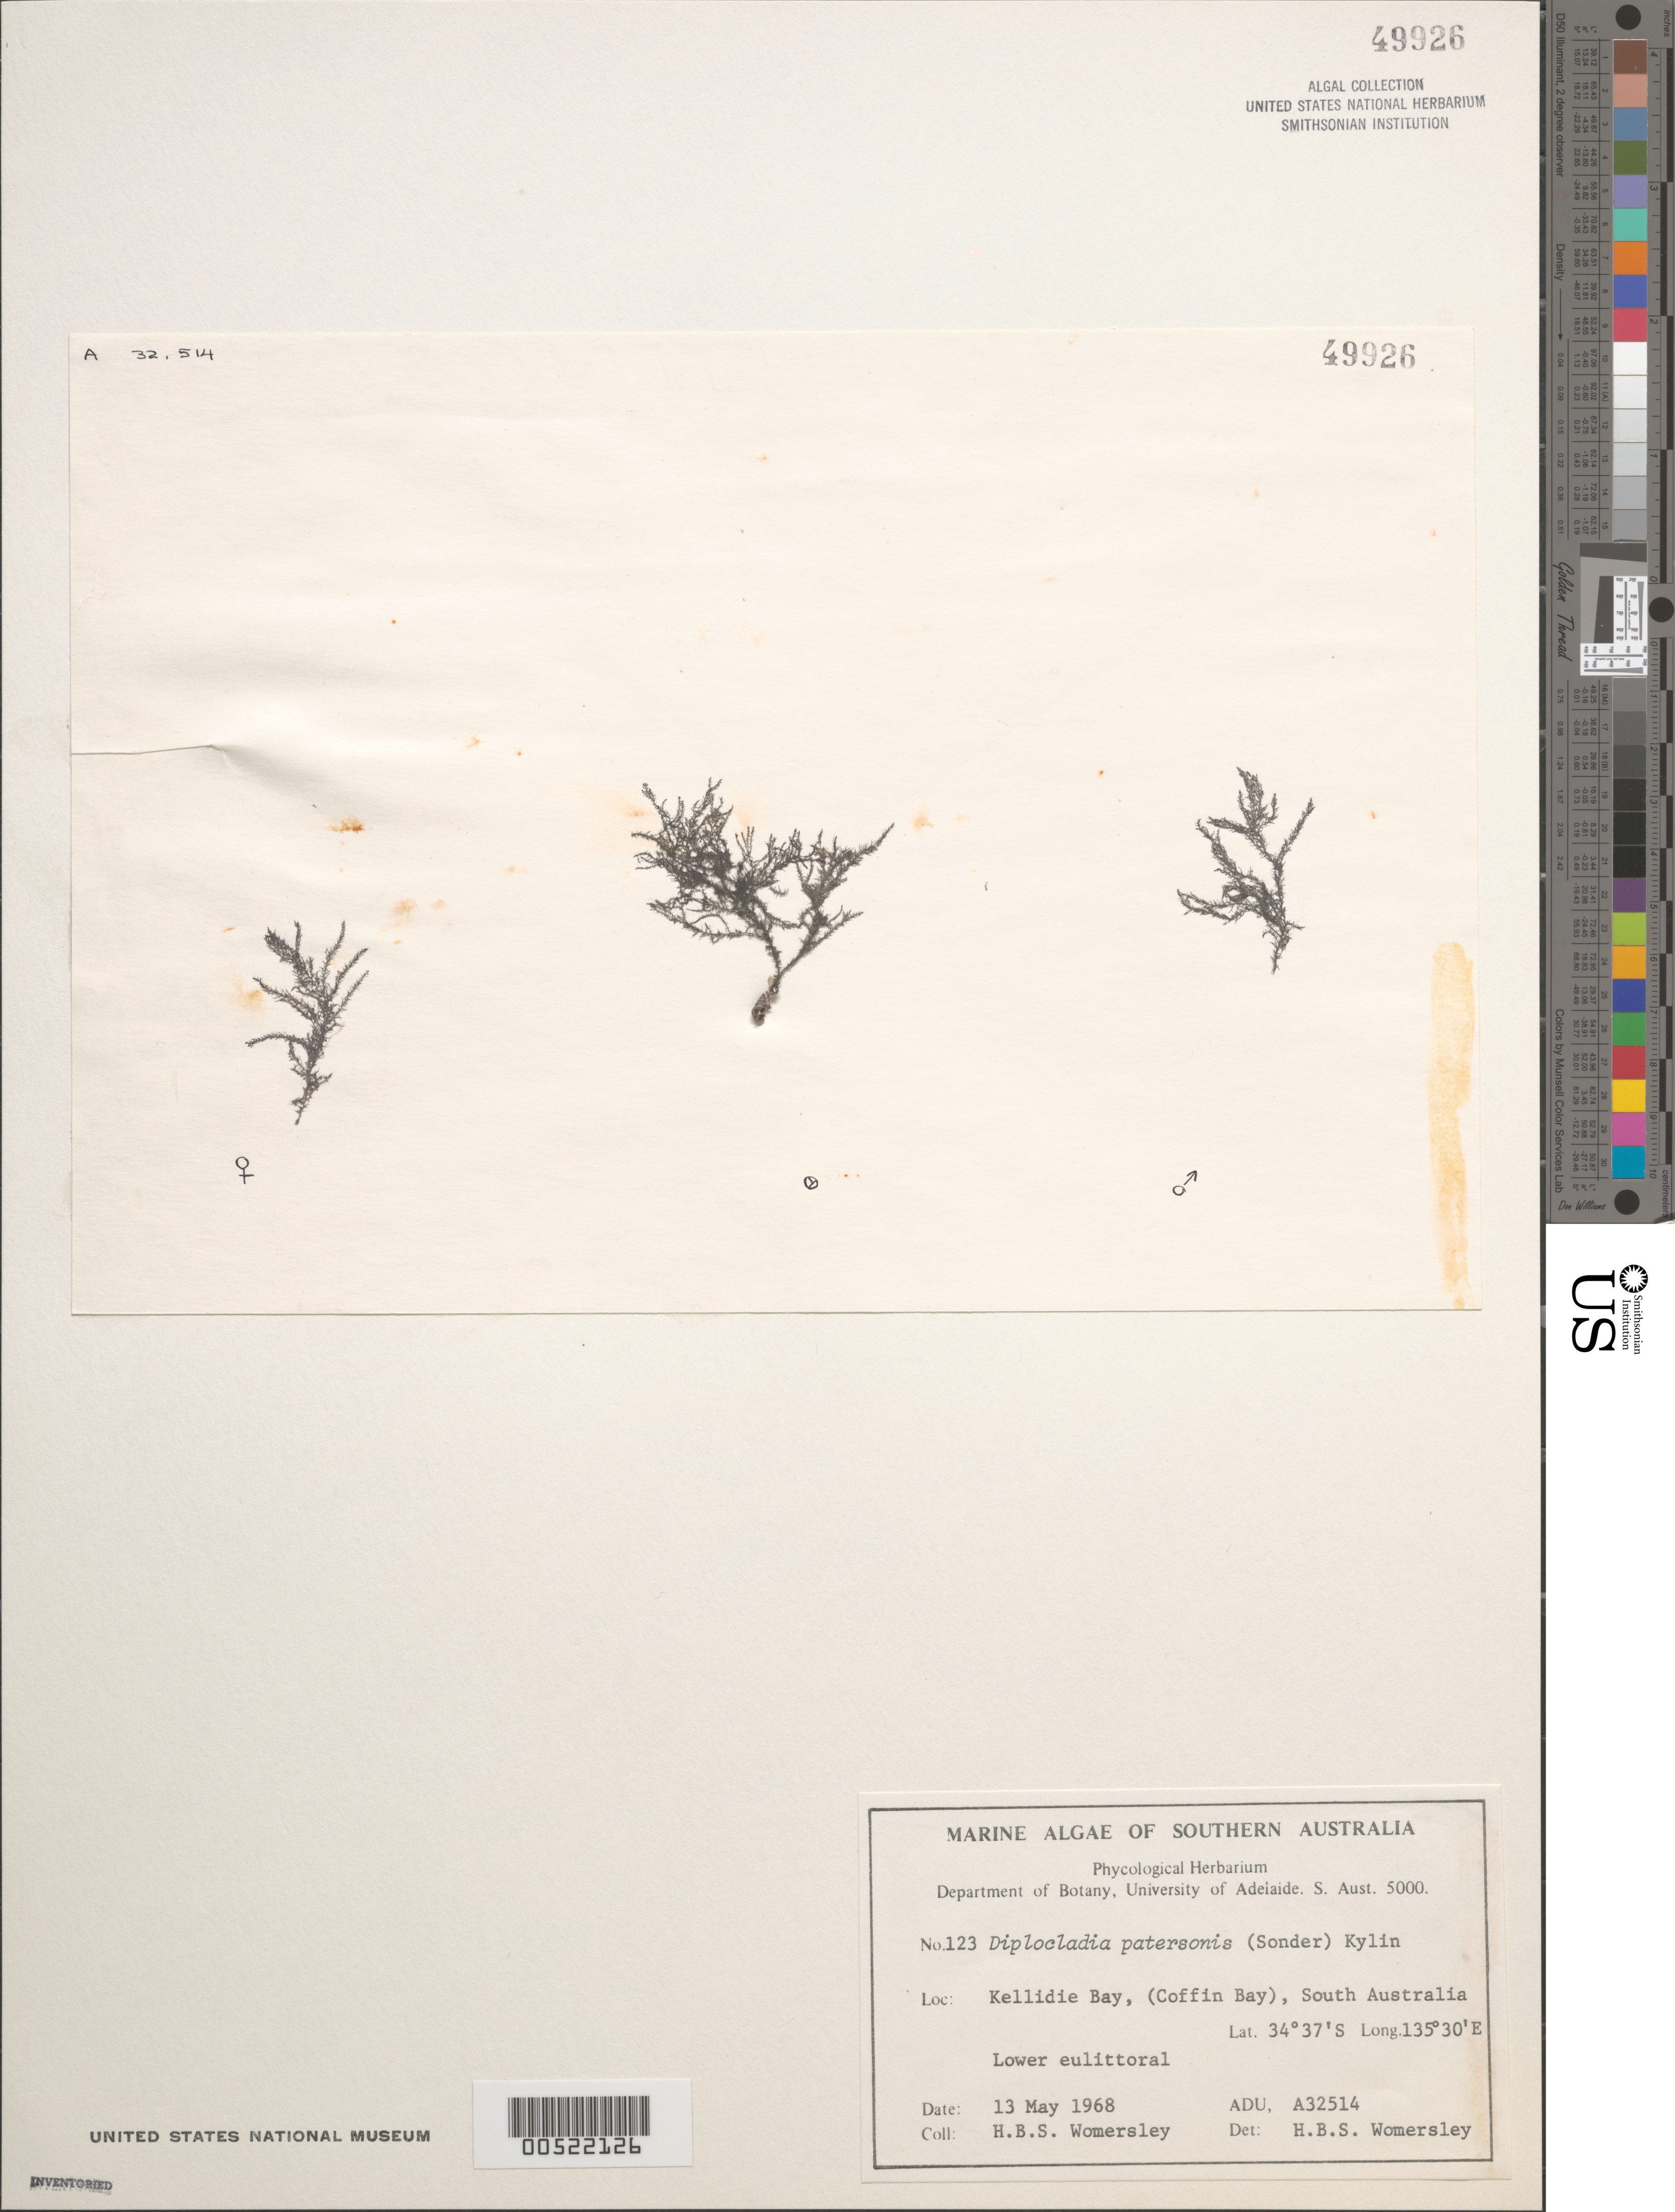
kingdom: Plantae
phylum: Rhodophyta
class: Florideophyceae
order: Ceramiales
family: Rhodomelaceae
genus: Vertebrata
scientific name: Vertebrata patersonis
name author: (Sonder) Kuntze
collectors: H. B. S. Womersley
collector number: ADU A32514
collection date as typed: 13 May 1968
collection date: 1968-05-13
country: Australia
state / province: South Australia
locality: Kellidie bay, coffin bay, eyre peninsula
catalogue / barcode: US 49926